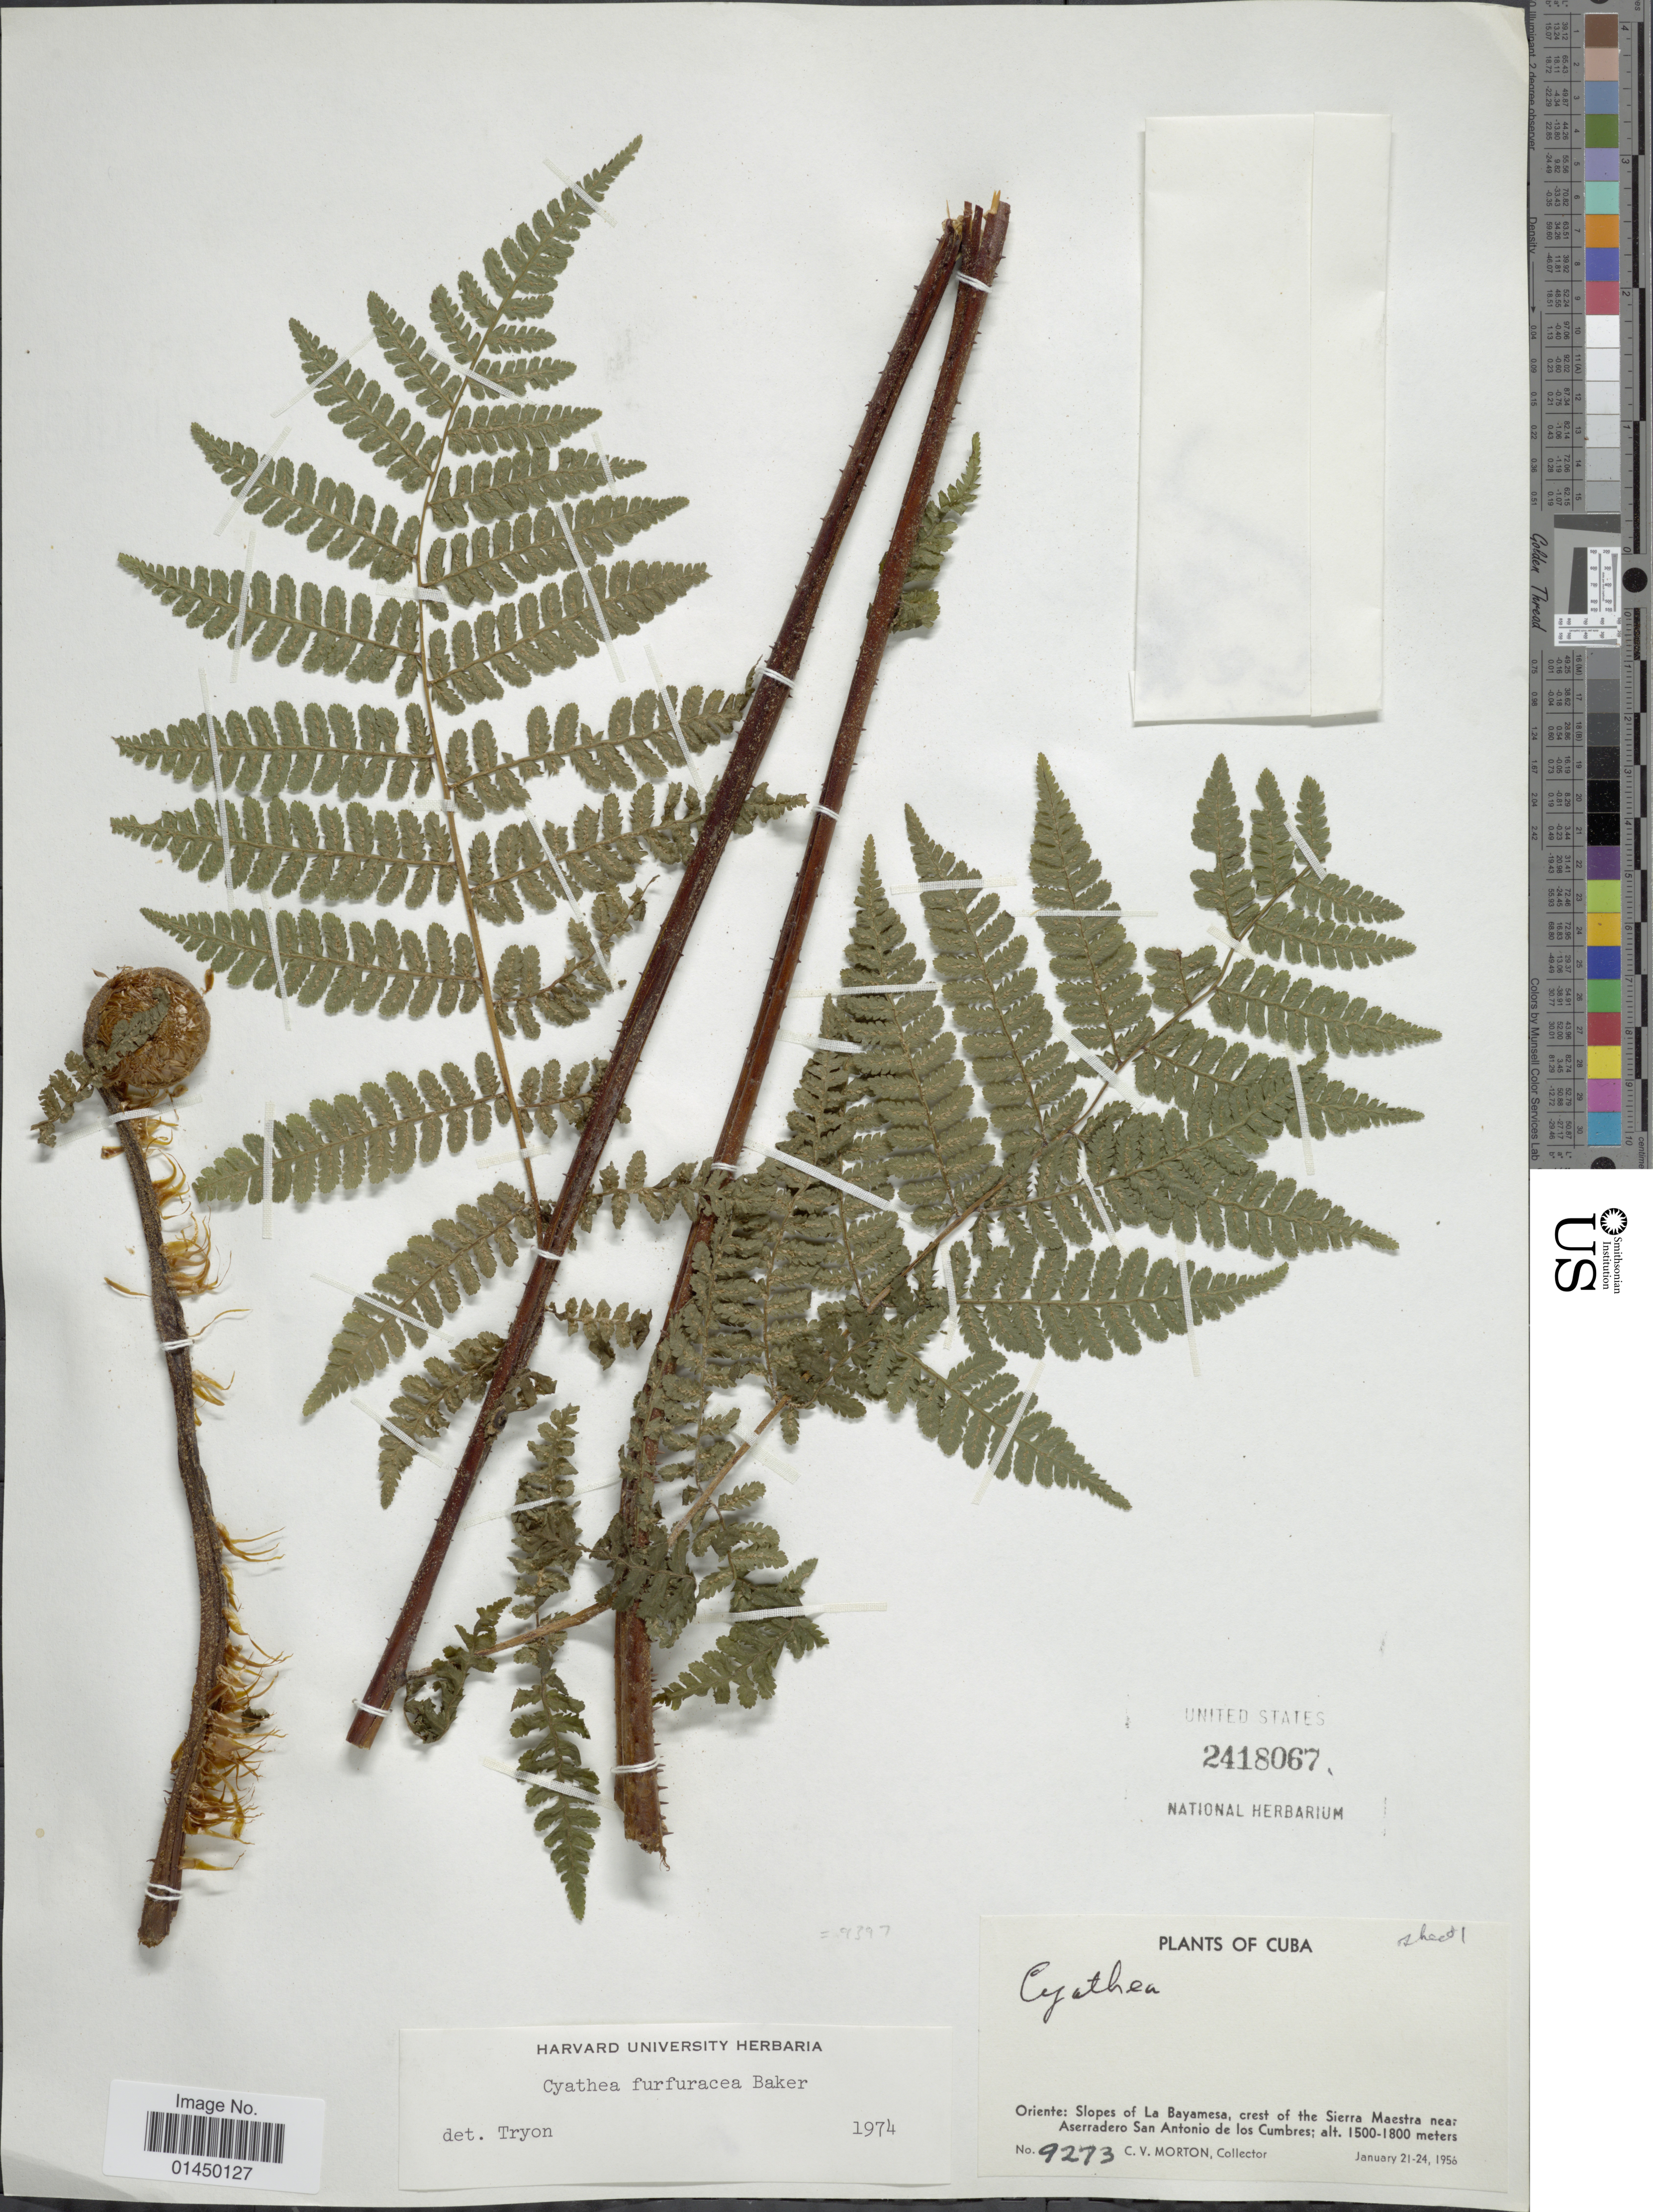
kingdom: Plantae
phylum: Tracheophyta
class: Polypodiopsida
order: Cyatheales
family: Cyatheaceae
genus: Cyathea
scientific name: Cyathea furfuracea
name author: Christ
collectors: C. V. Morton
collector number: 9273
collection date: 1956-01-21/1956-01-24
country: Cuba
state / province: Oriente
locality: Oriente: Slopes of La Bayamesa, crest of the Sierra Maestra near Aserradero San Antonio de los Cumbres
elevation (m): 1500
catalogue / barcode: US 2418067